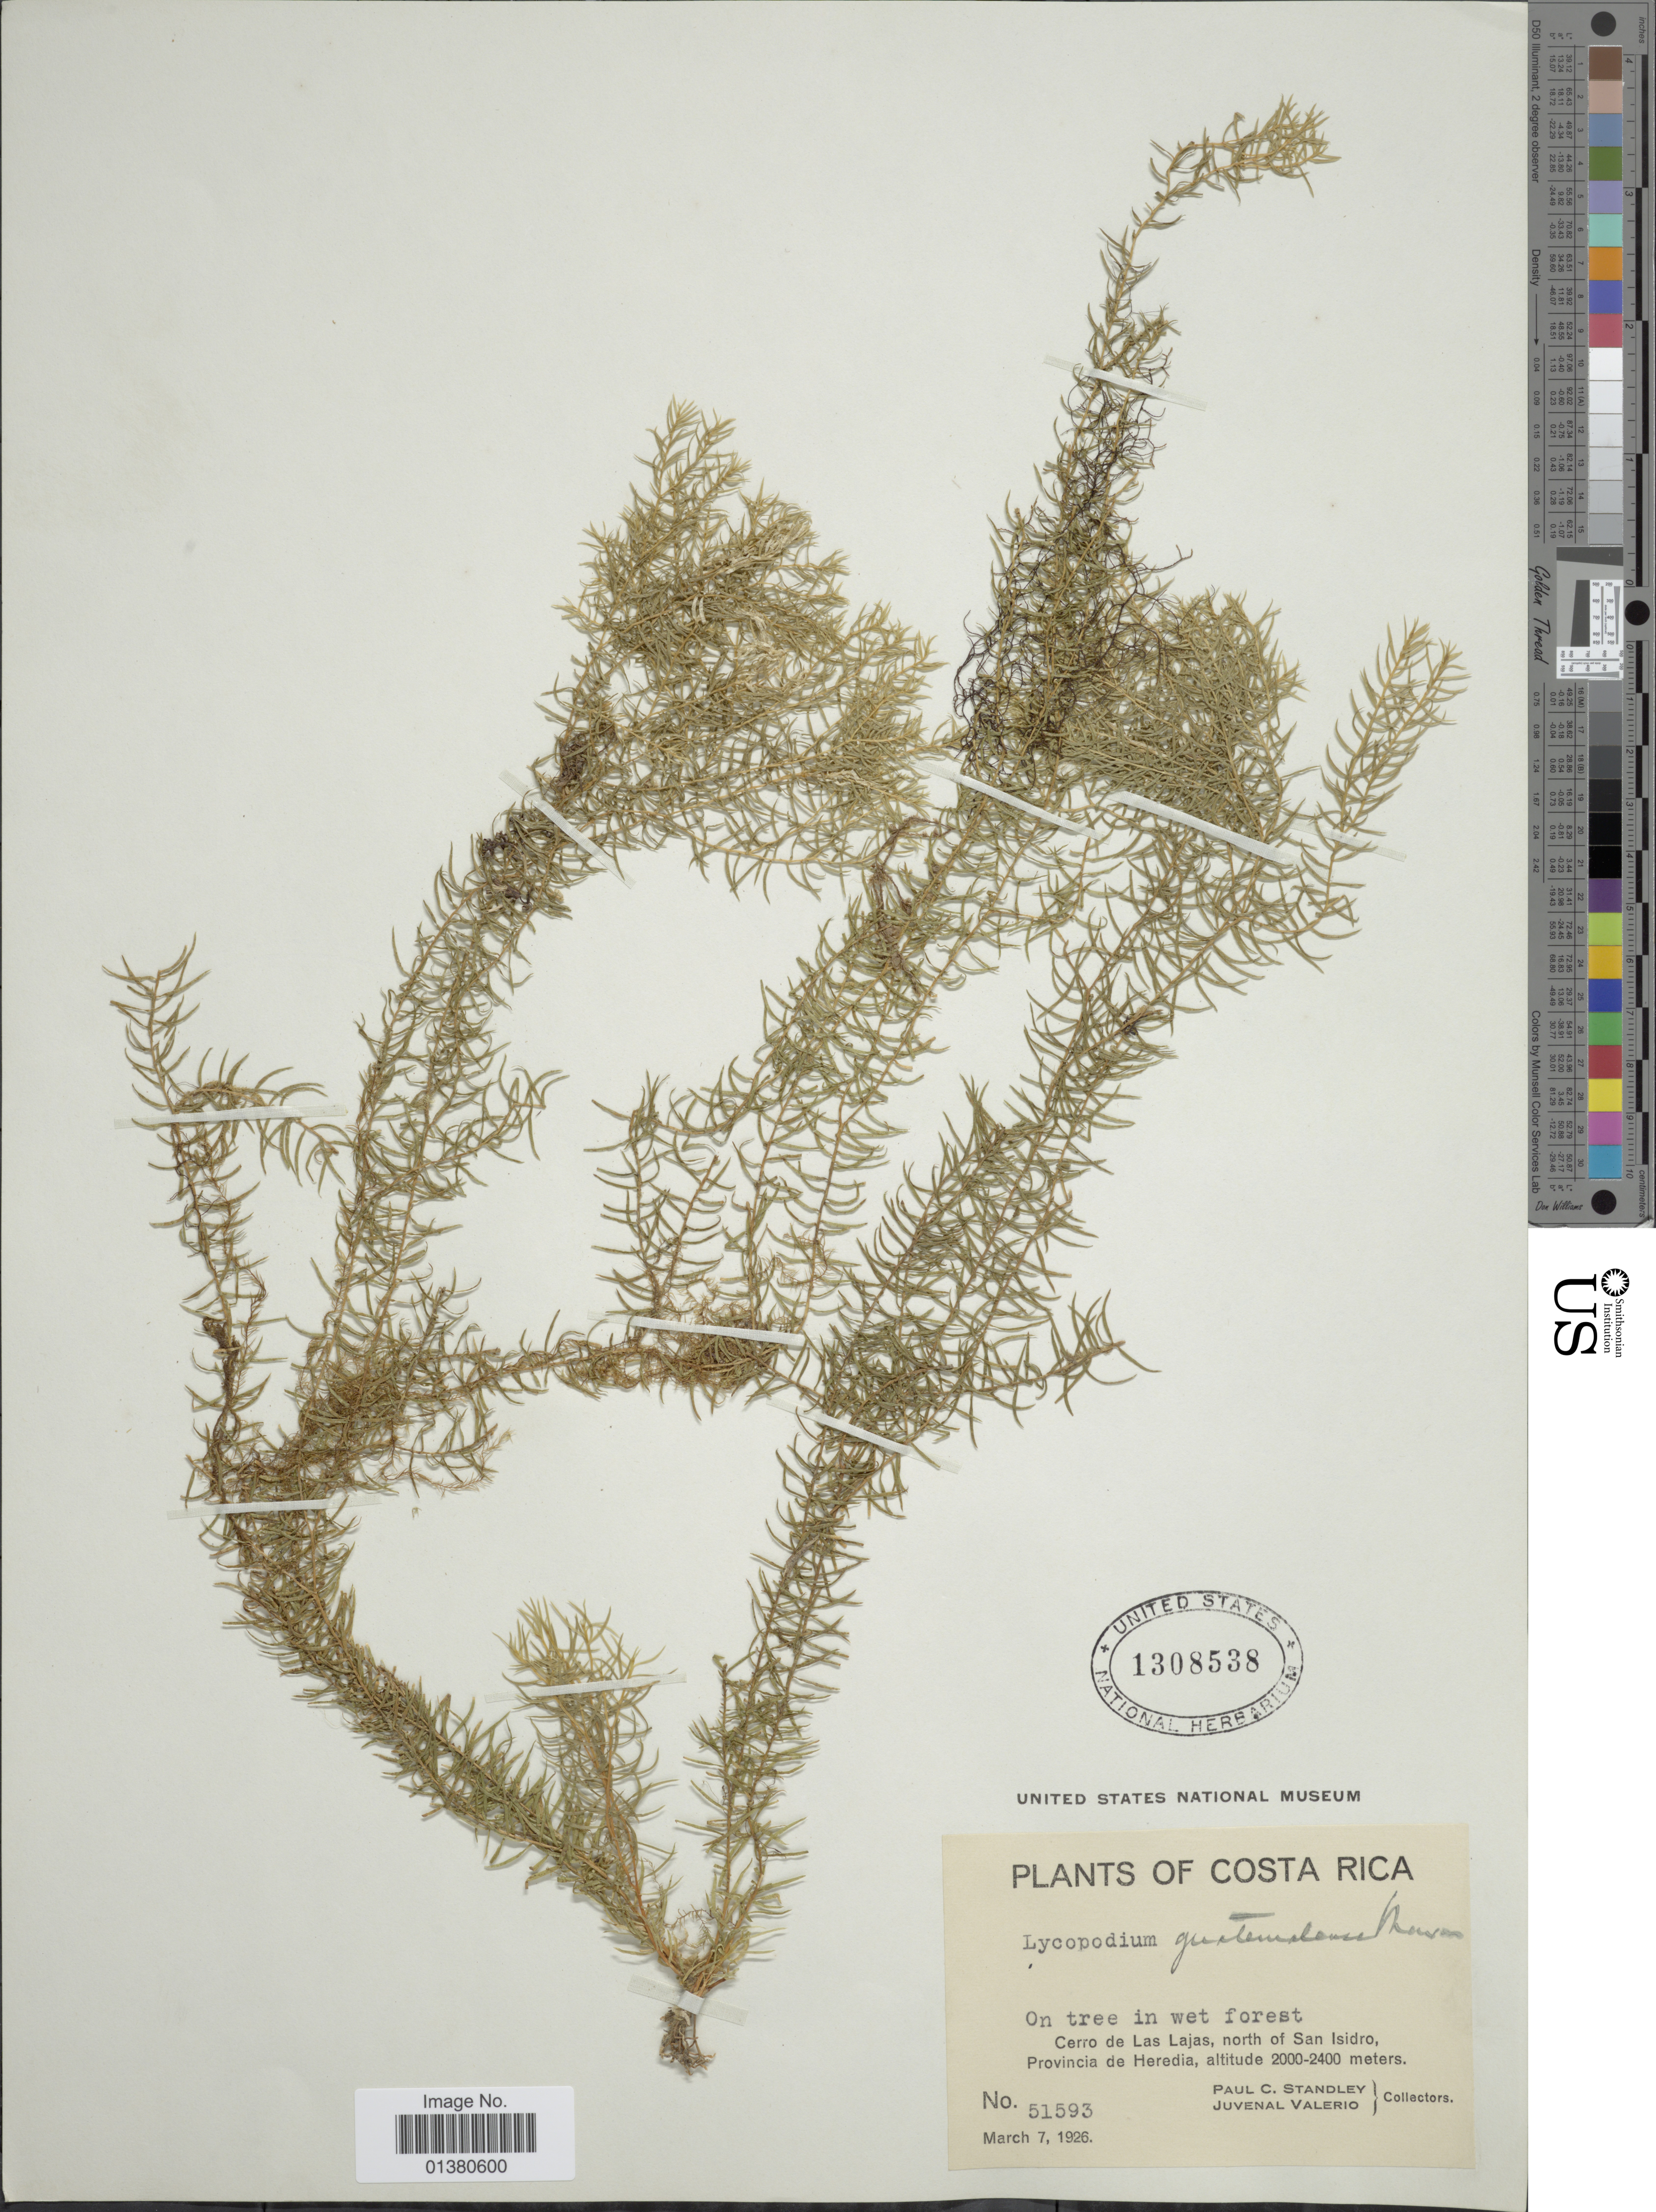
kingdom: Plantae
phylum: Tracheophyta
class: Lycopodiopsida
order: Lycopodiales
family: Lycopodiaceae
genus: Phlegmariurus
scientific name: Phlegmariurus capillaris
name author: (Sodiro) B. Øllg.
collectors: P. C. Standley & J. Valerio R.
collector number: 51593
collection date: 1926-03-07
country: Costa Rica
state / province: Heredia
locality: Cerro de Las Lajas, north of San Isidro, provincia de Heredia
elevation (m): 2000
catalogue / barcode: US 1308538